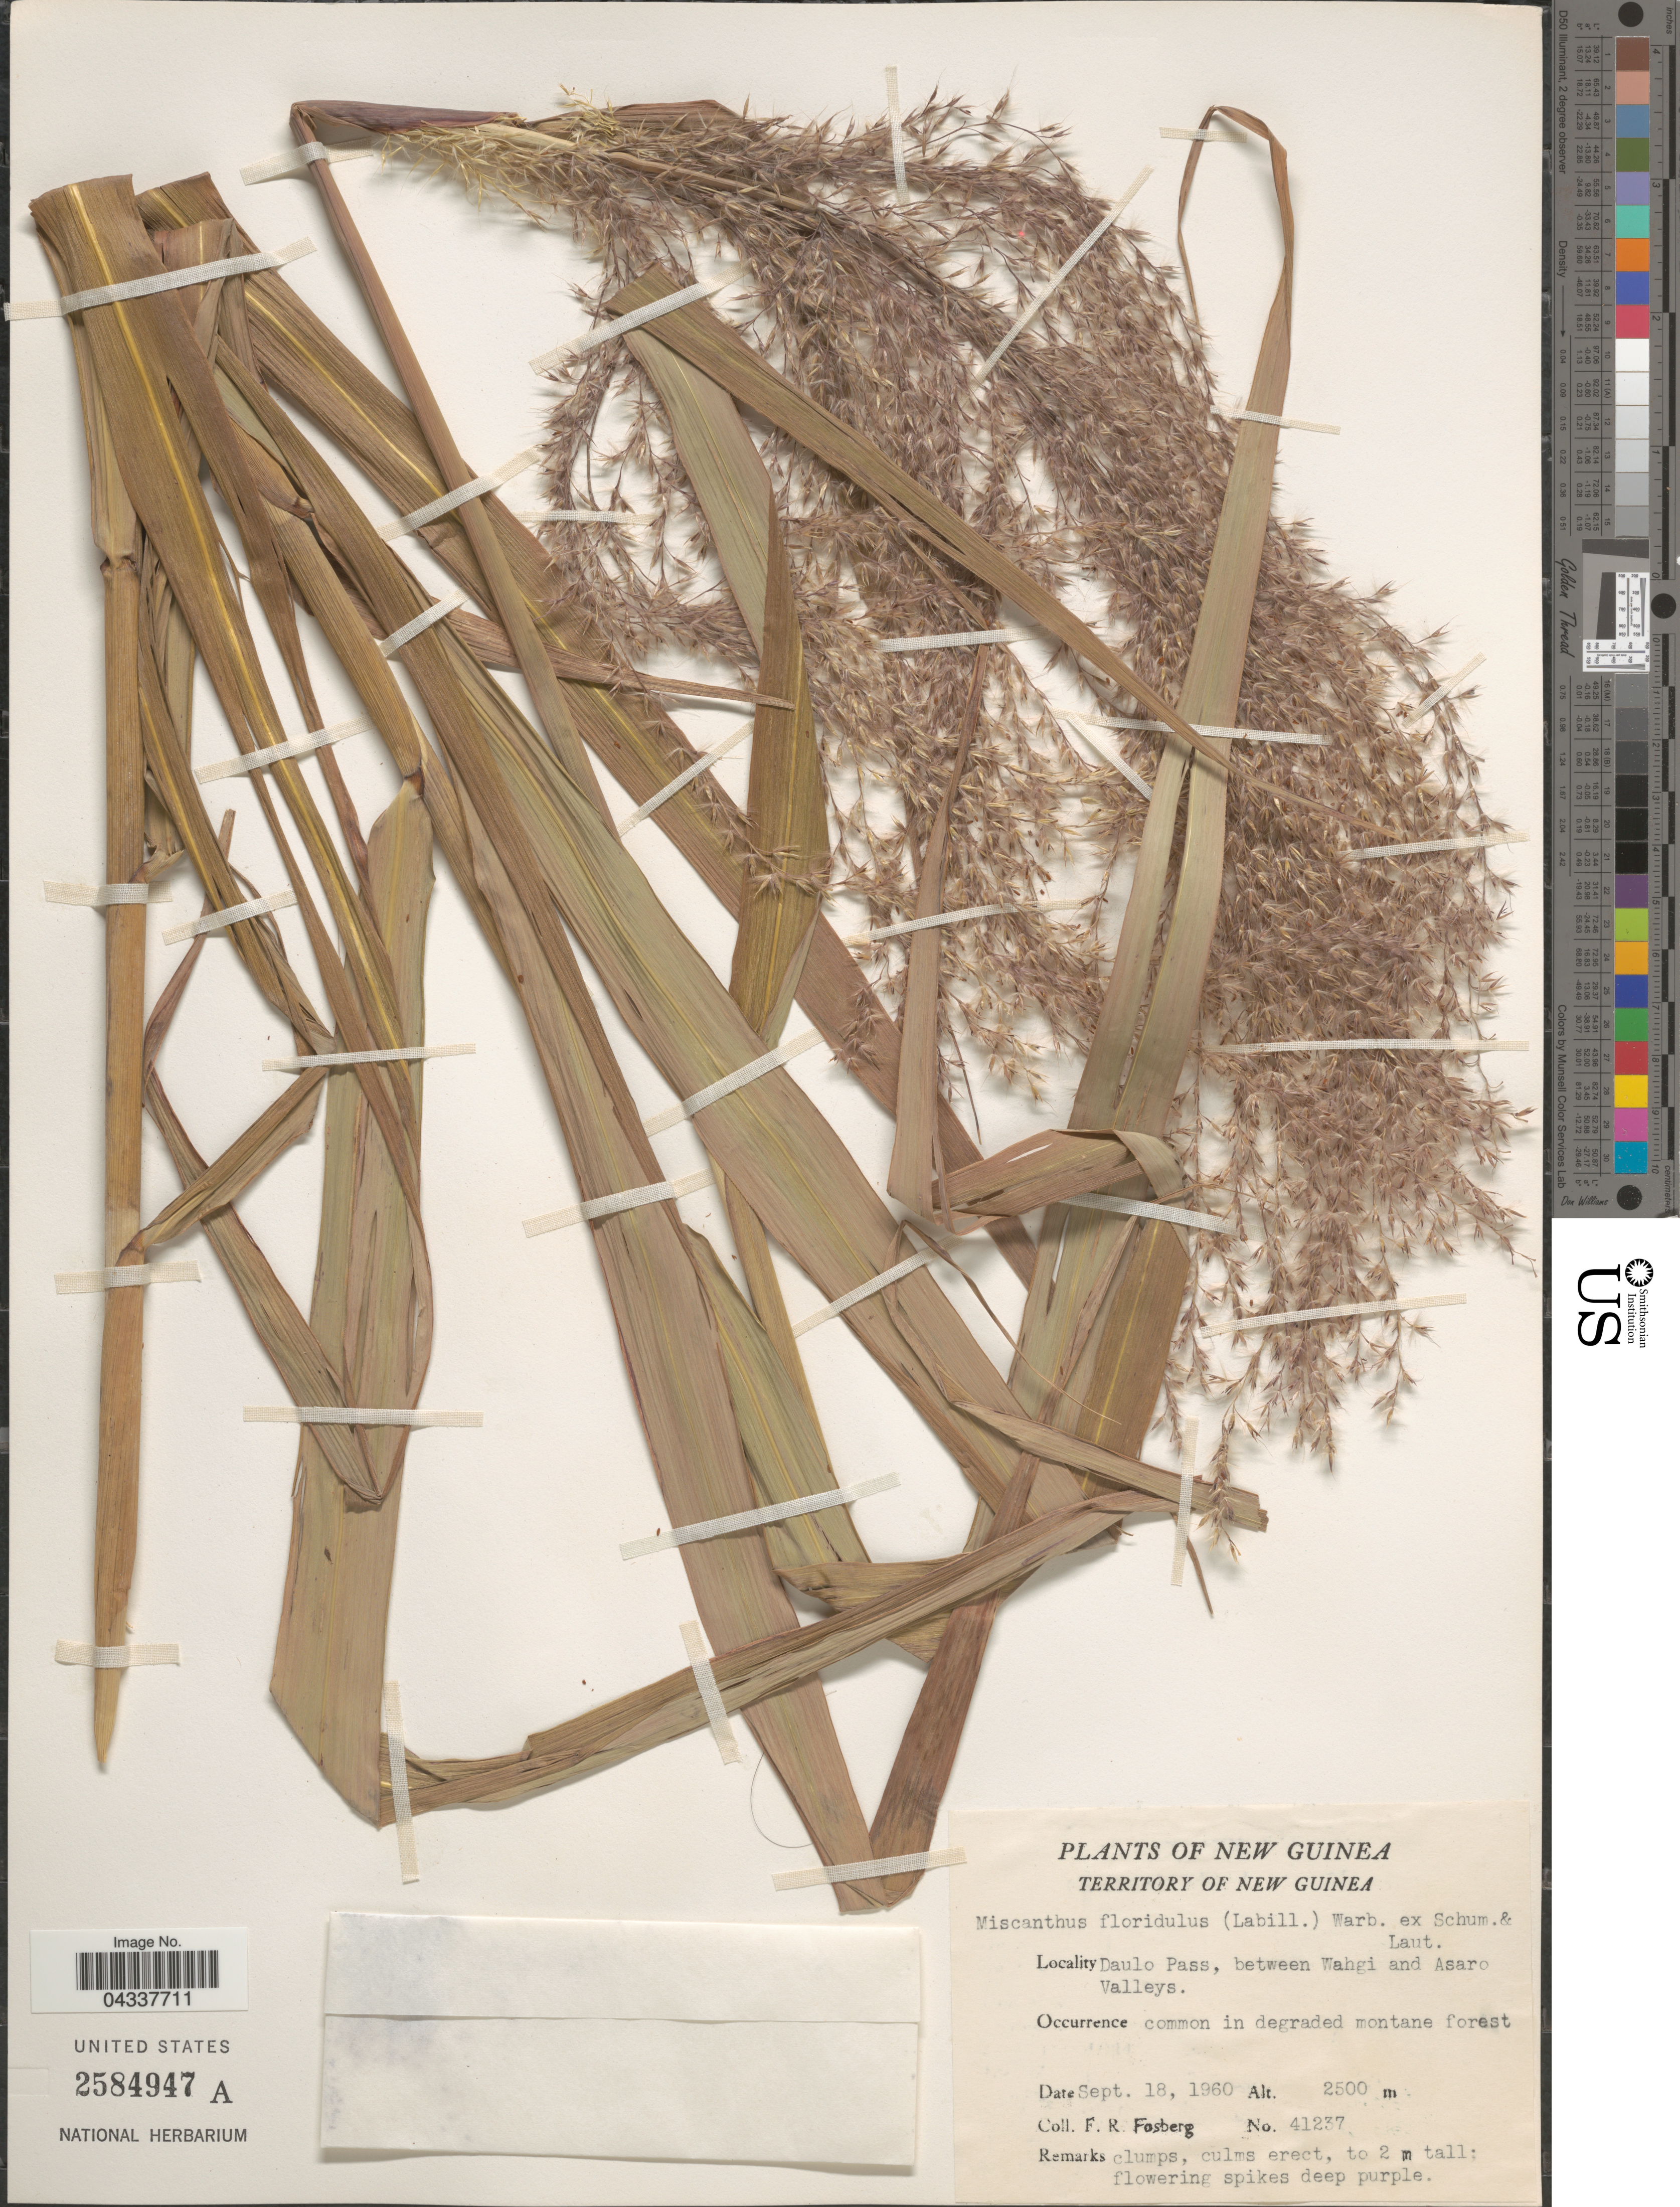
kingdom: Plantae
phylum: Tracheophyta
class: Liliopsida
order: Poales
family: Poaceae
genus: Miscanthus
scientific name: Miscanthus floridulus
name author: (Labill.) Warb.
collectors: F. R. Fosberg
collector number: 41237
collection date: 1960-09-18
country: Papua New Guinea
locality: Territory of New Guinea. Daulo Pass, between Wahgi and Asaro Valleys.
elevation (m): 2500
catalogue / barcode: US 2584947A